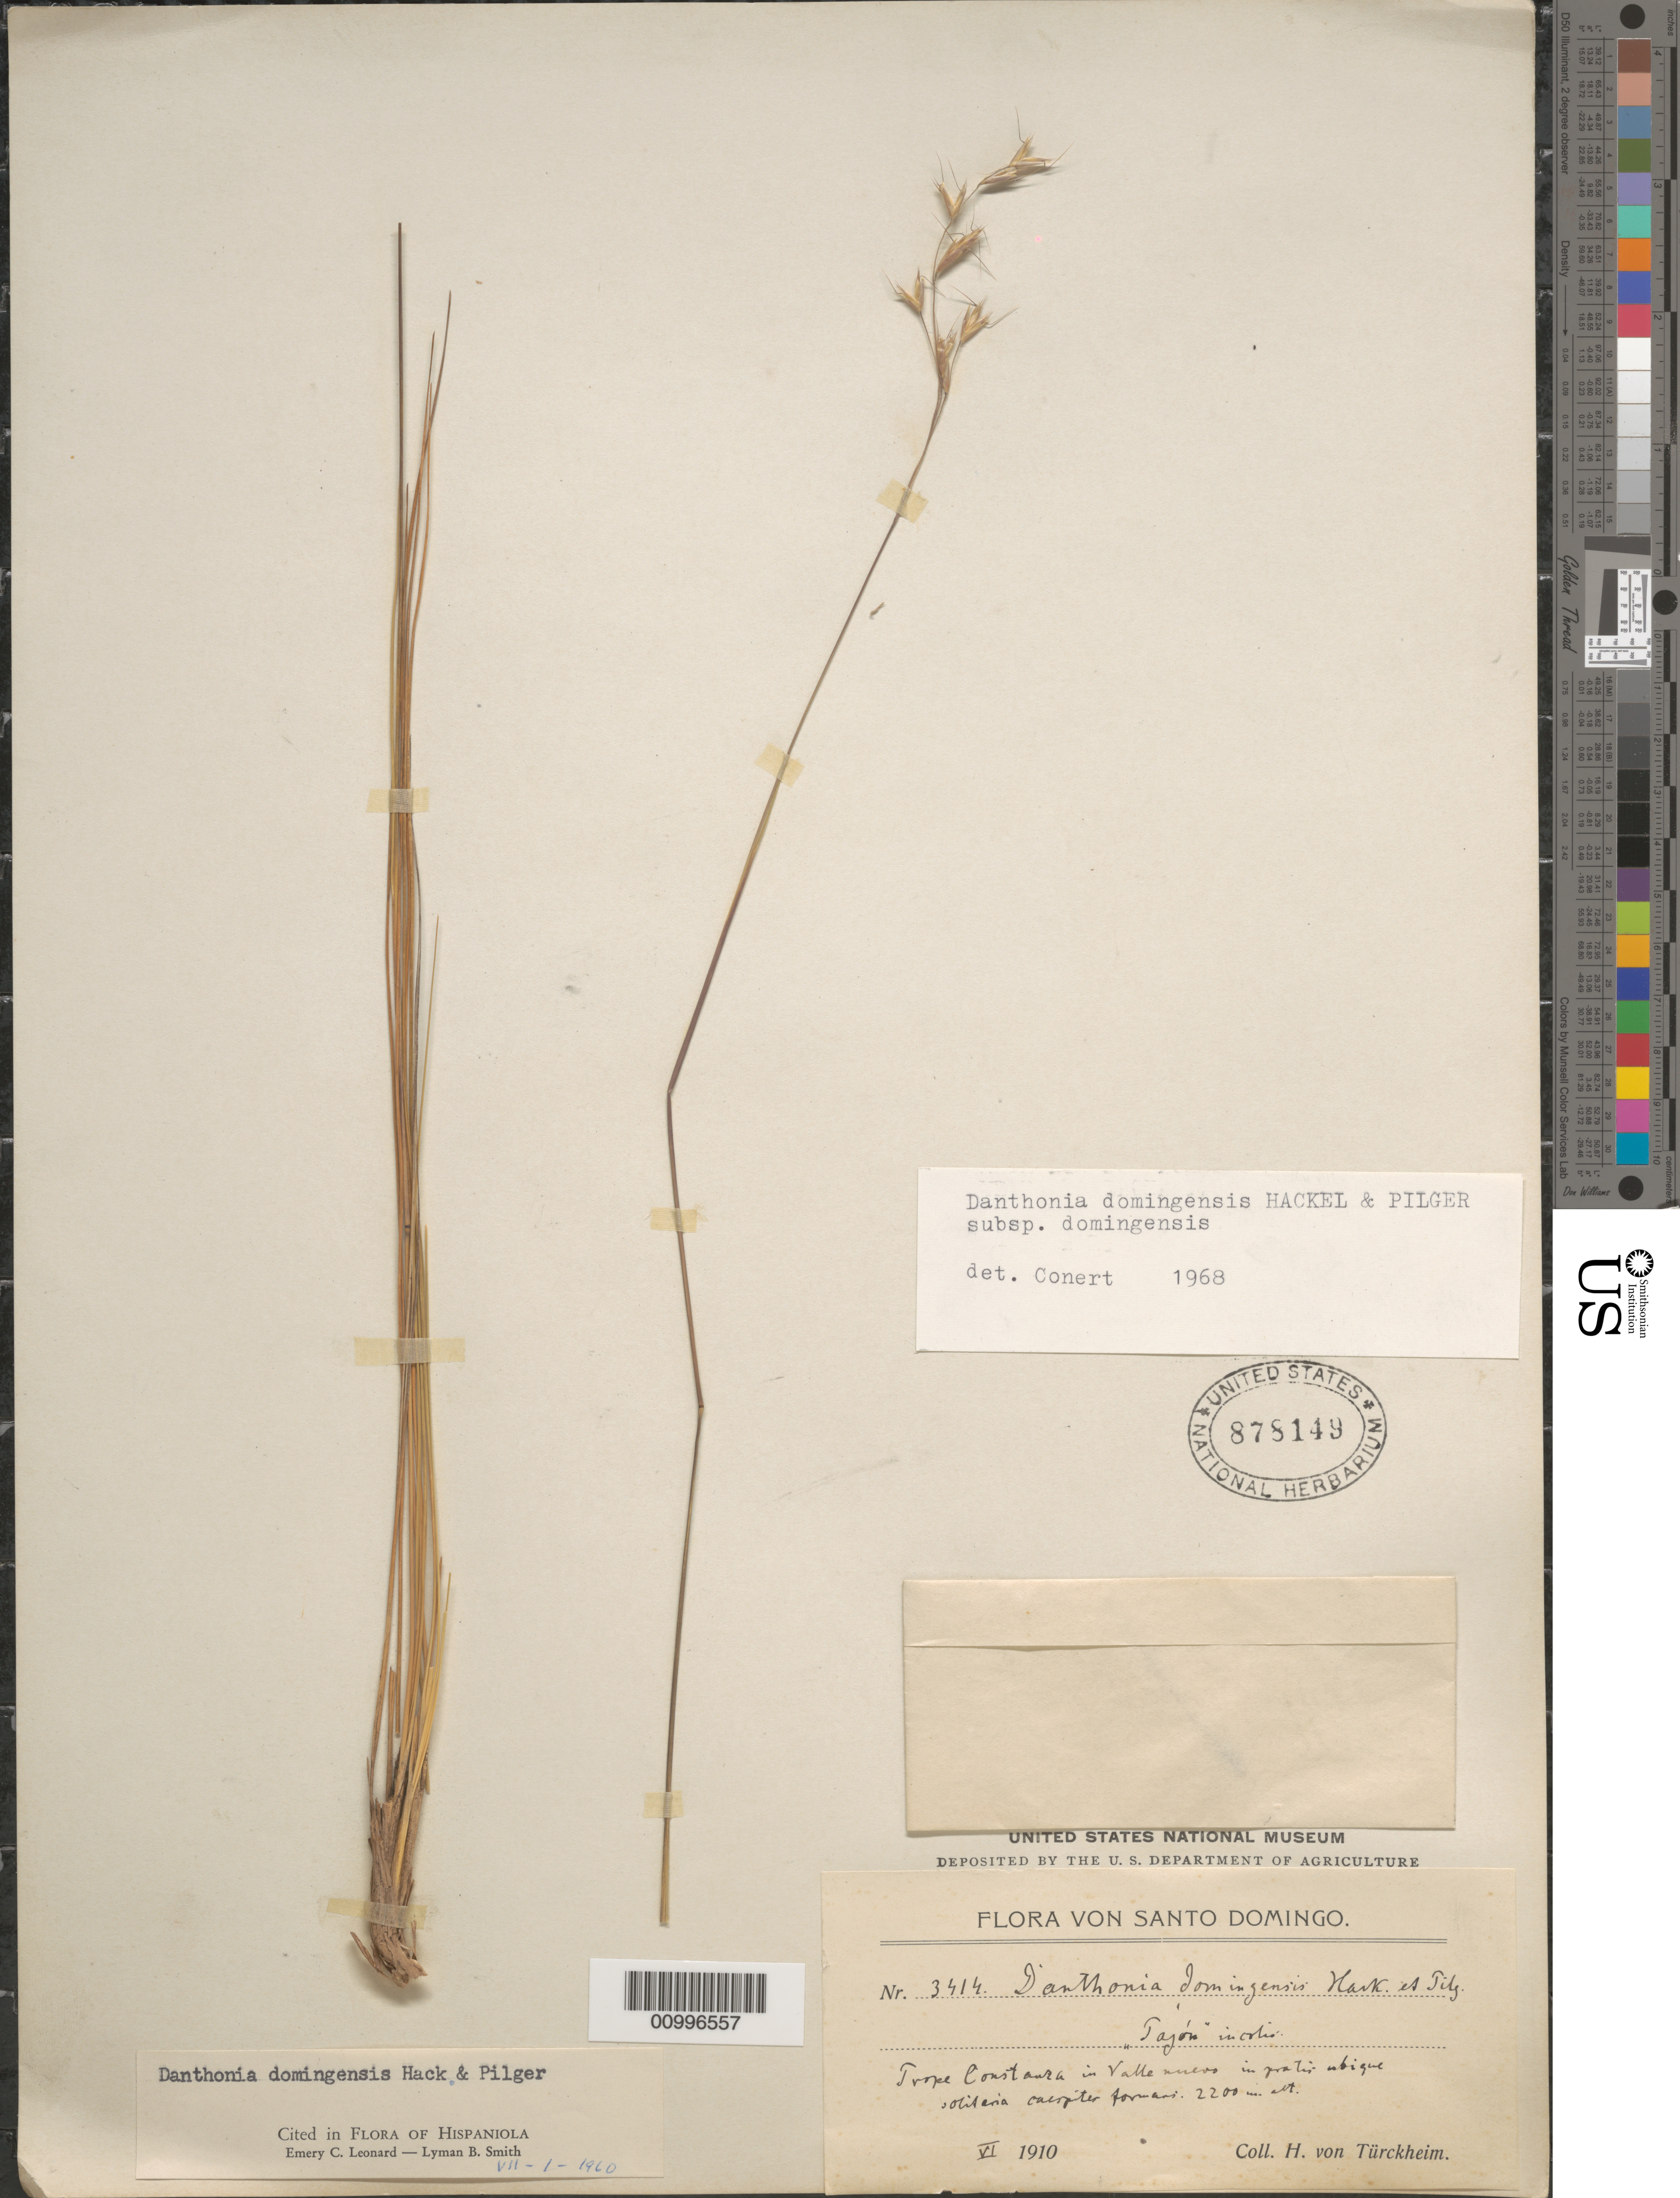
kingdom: Plantae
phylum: Tracheophyta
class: Liliopsida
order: Poales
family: Poaceae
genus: Danthonia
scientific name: Danthonia domingensis subsp. domingensis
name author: Hack. & Pilg.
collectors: H. von Türckheim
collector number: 3414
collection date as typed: Jun 1910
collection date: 1910-06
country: Dominican Republic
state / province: Dajabón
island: Hispaniola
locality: Valle Nuevo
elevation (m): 2200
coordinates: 0 N, 0 E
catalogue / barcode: US 878149